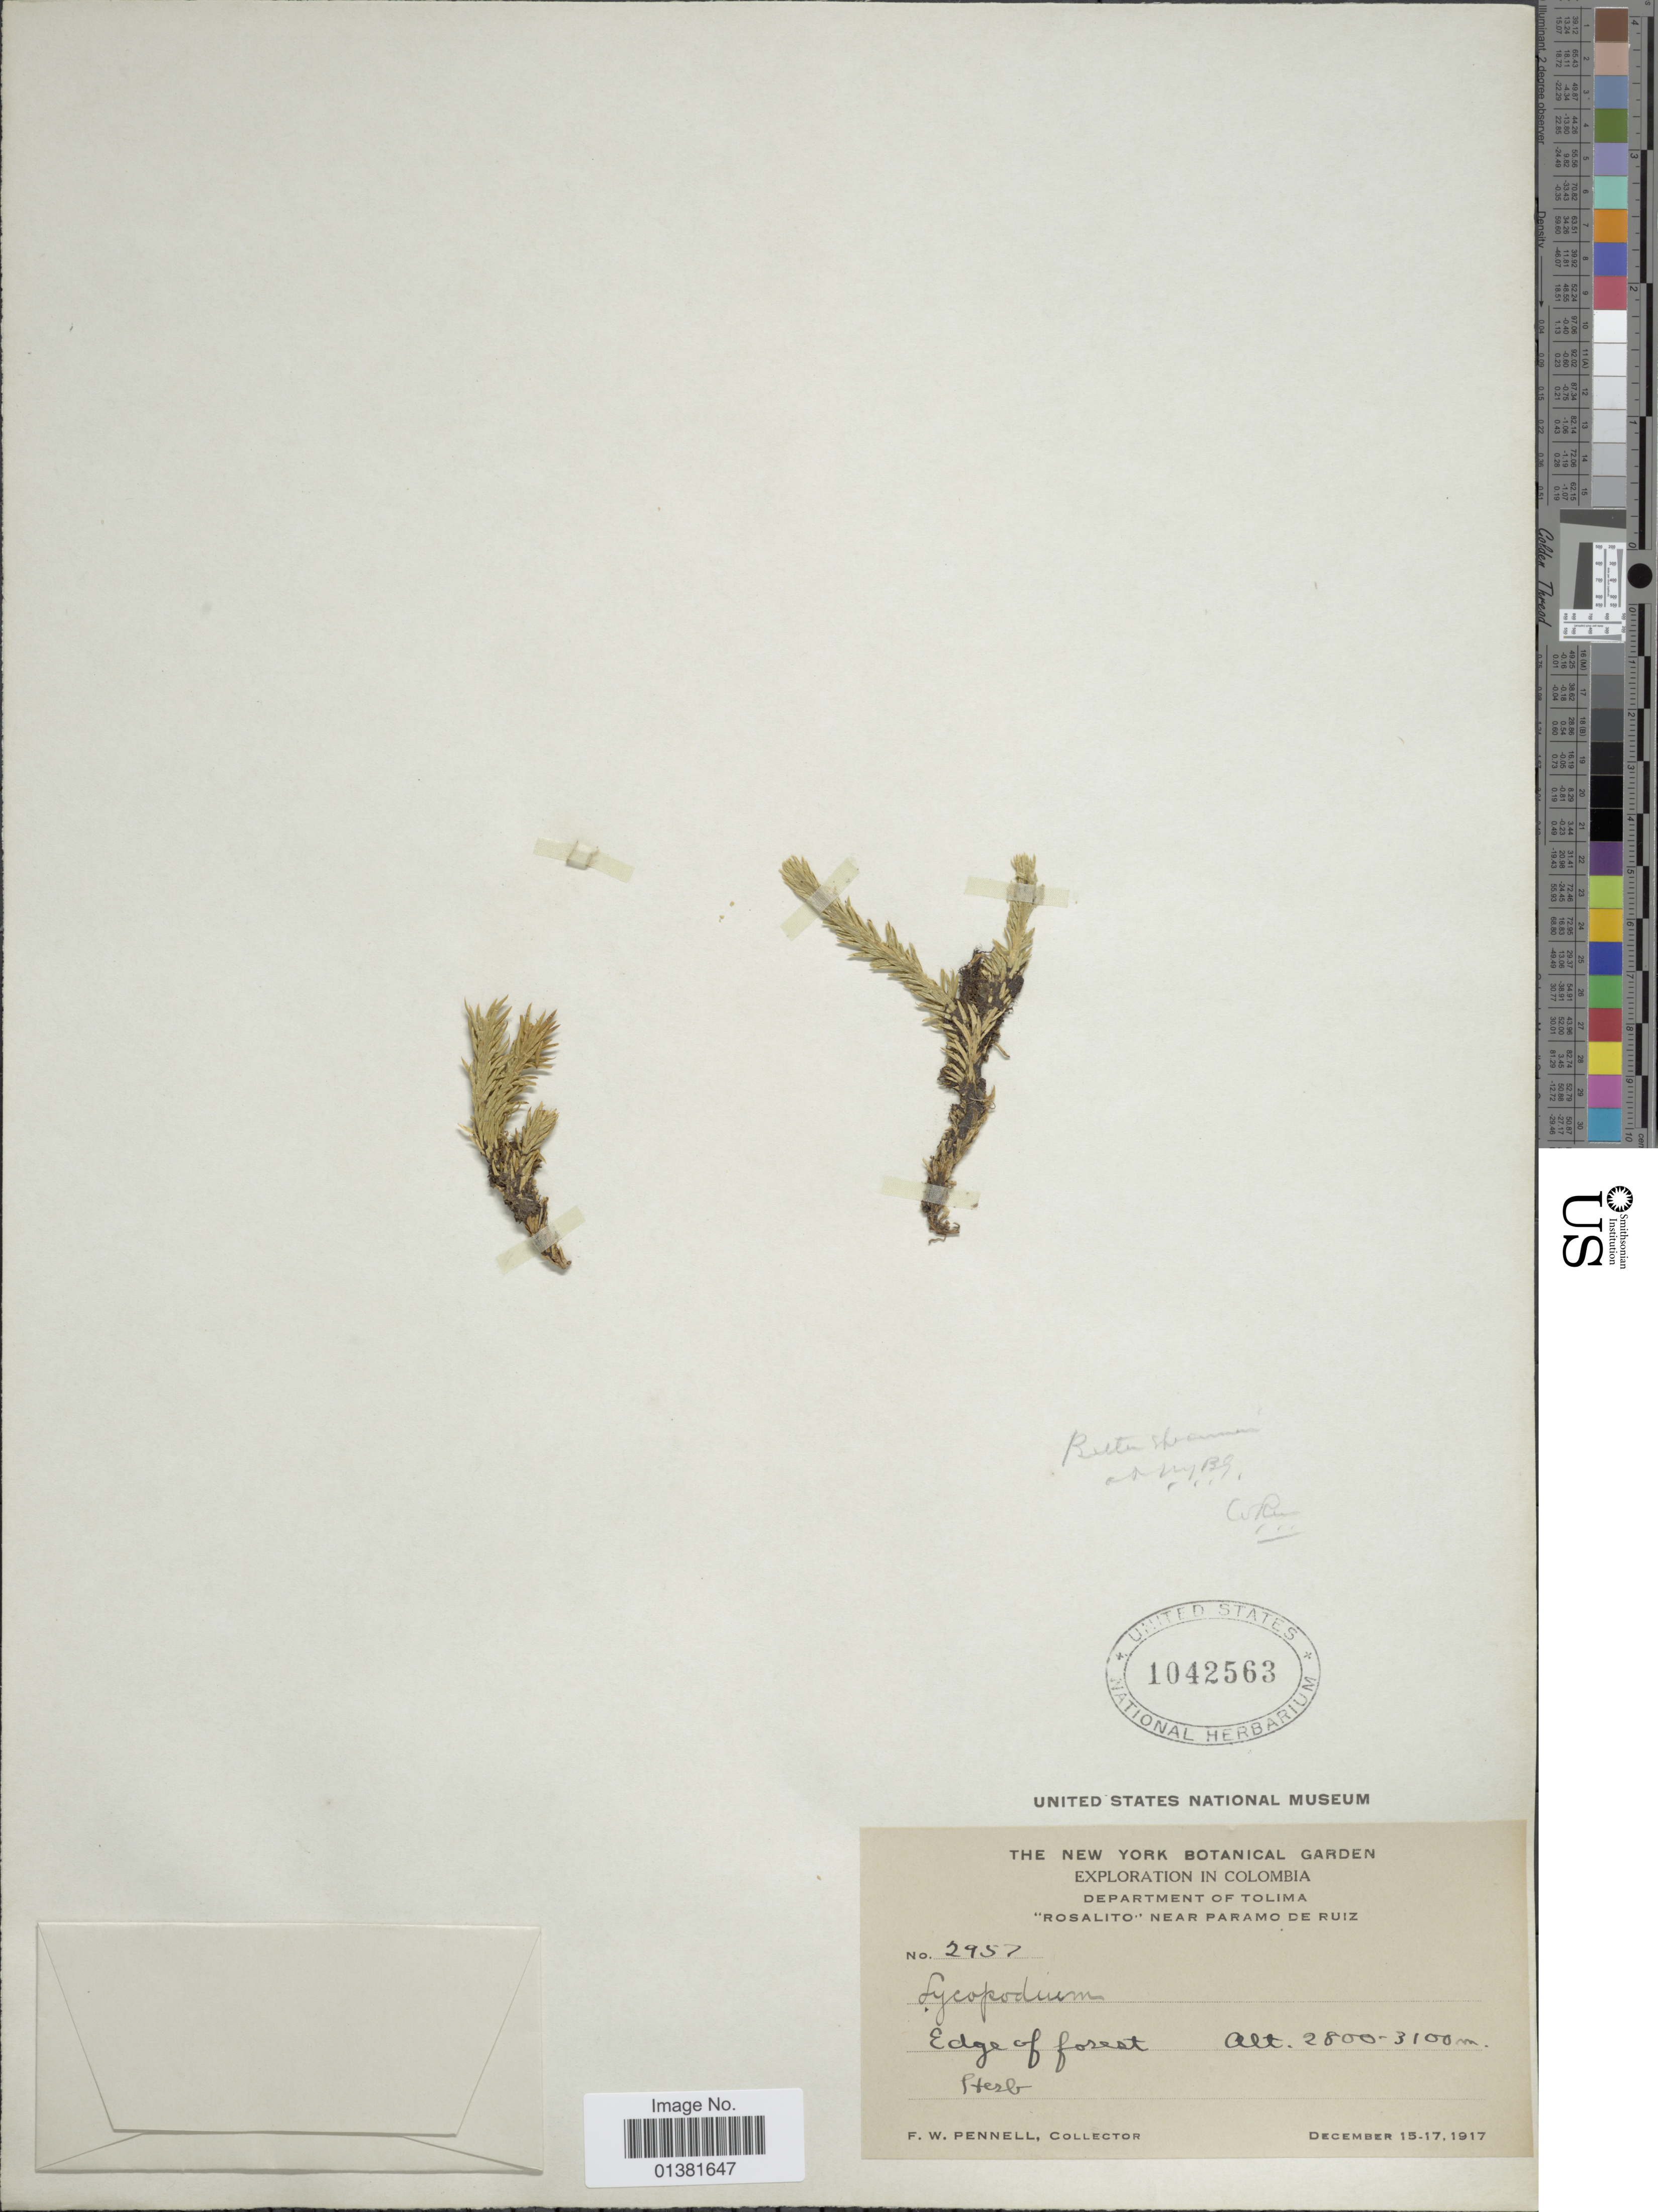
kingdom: Plantae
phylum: Tracheophyta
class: Lycopodiopsida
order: Lycopodiales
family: Lycopodiaceae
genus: Phlegmariurus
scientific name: Phlegmariurus apolinari-mariae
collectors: F. W. Pennell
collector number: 2957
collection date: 1917-12-15/1917-12-17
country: Colombia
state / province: Tolima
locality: Rosalito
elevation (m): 2800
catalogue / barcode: US 1042563